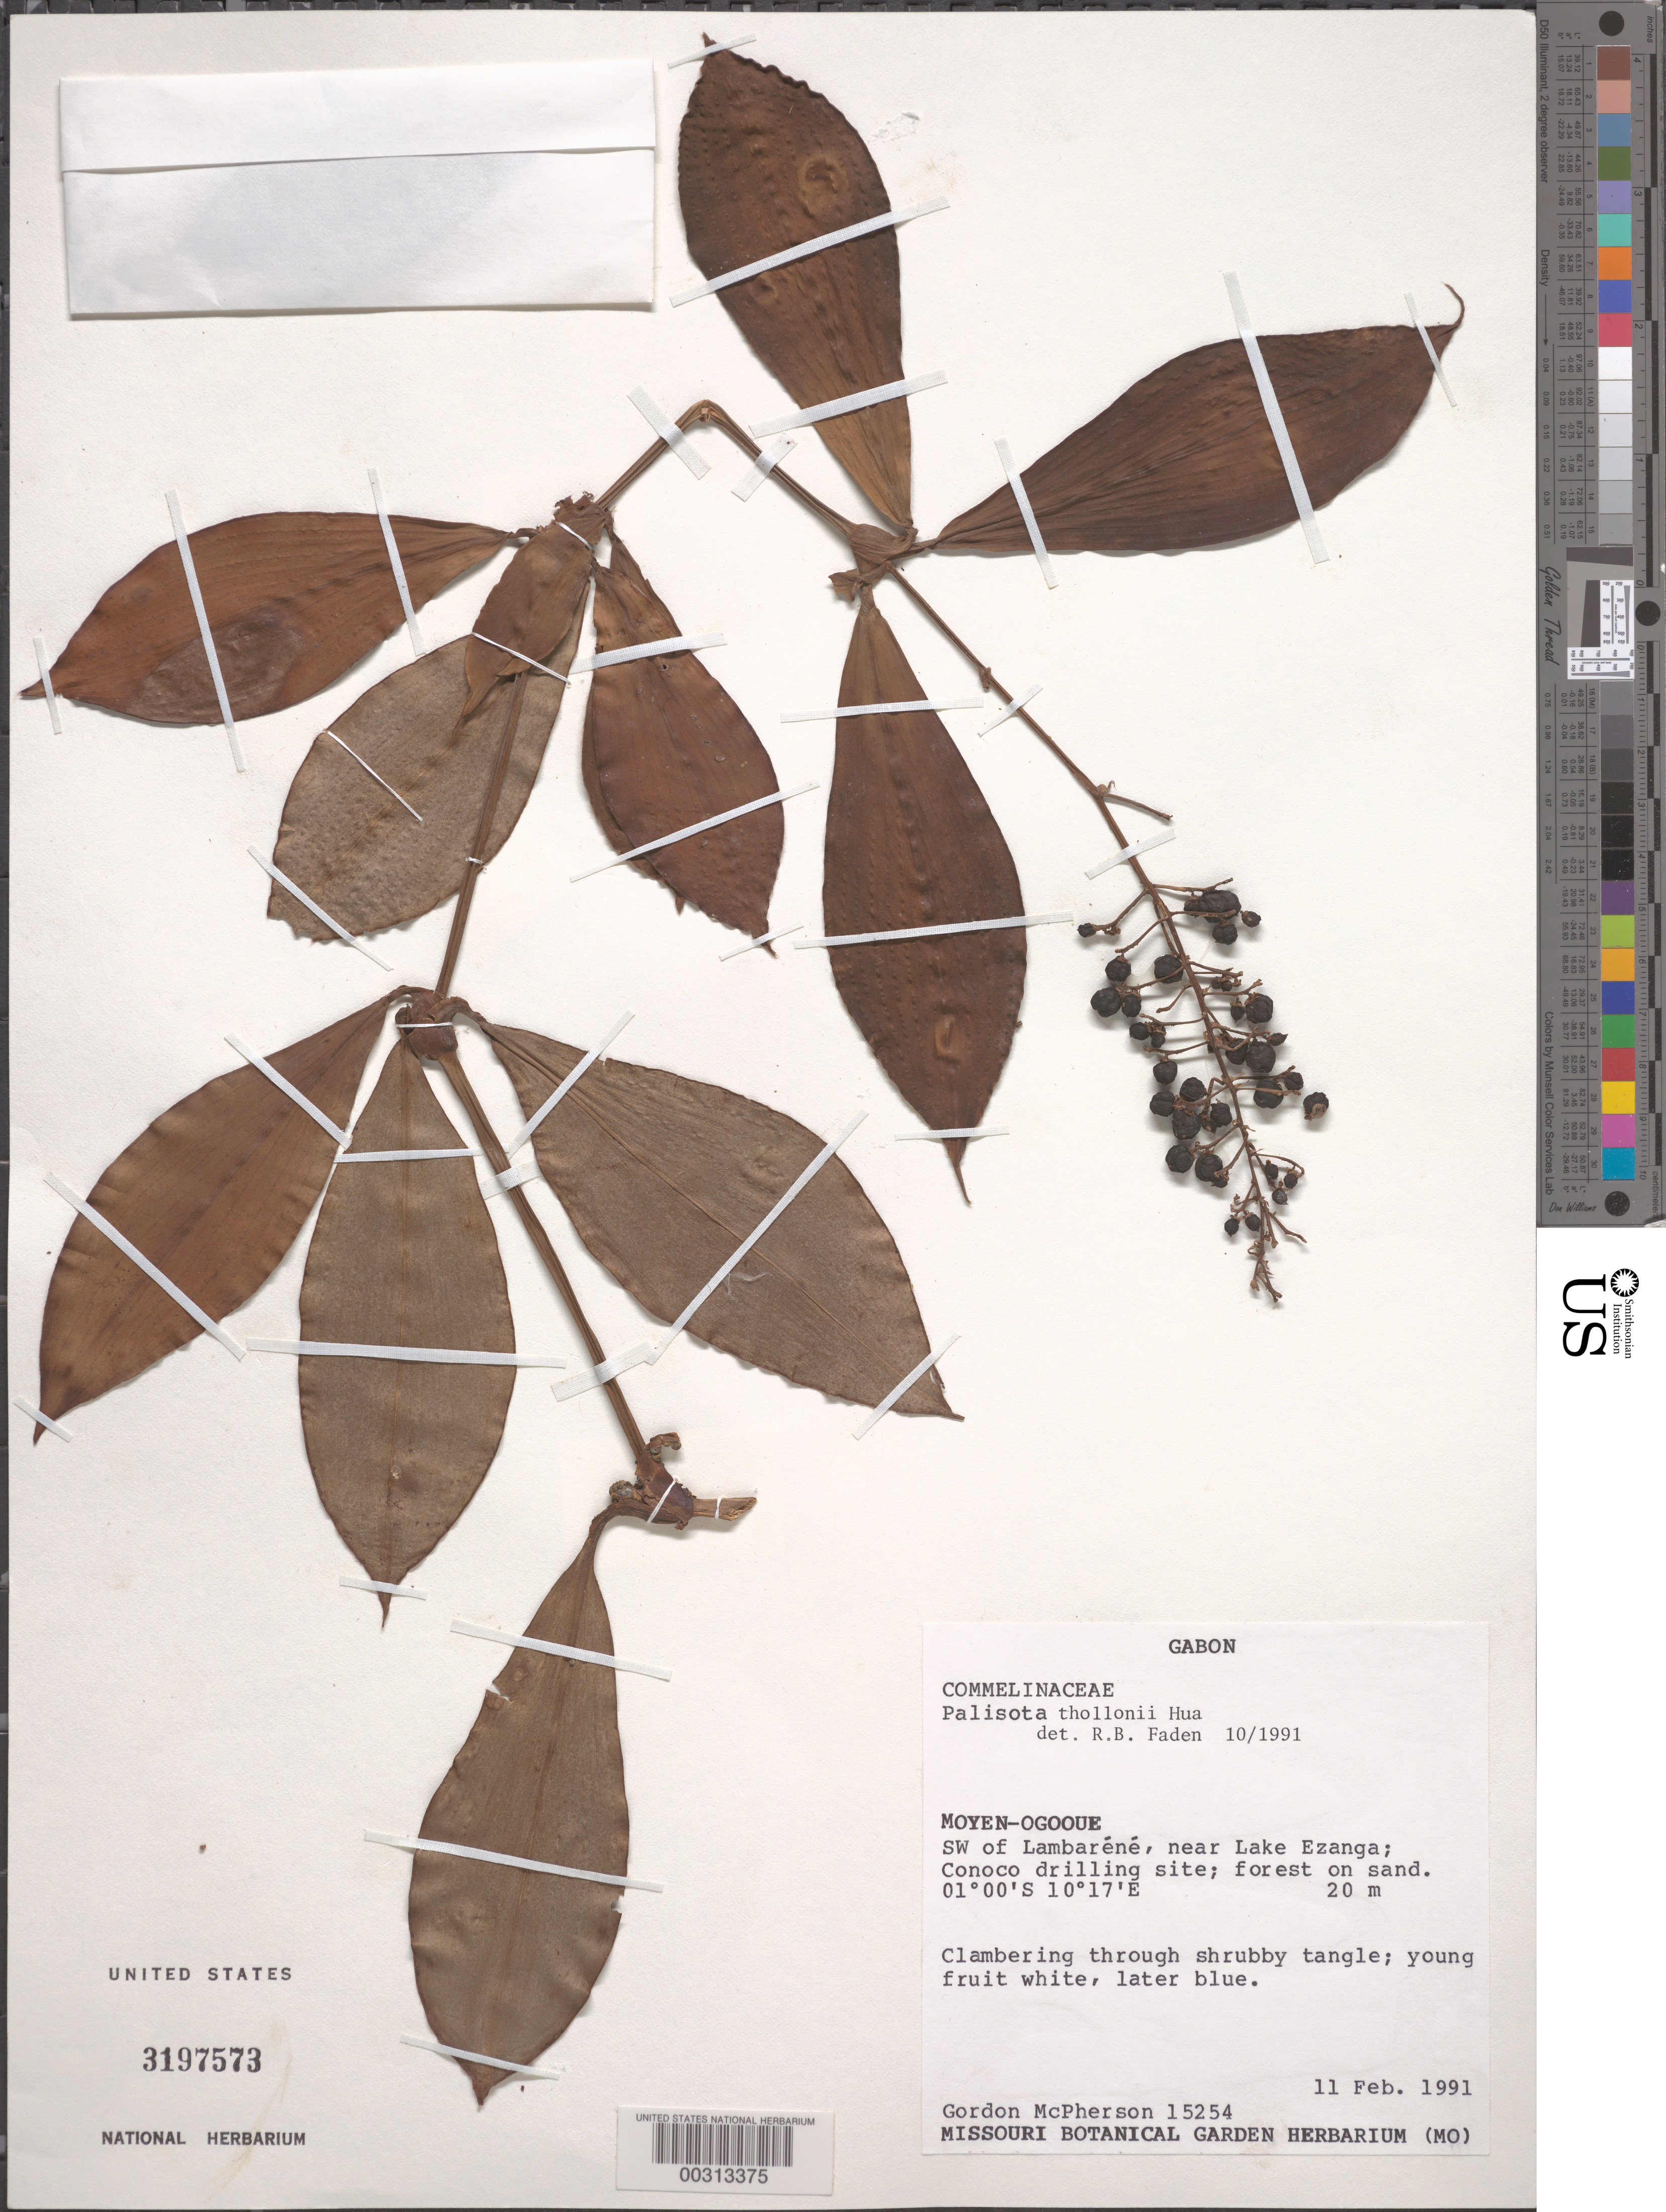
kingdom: Plantae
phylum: Tracheophyta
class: Liliopsida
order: Commelinales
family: Commelinaceae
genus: Palisota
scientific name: Palisota thollonii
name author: Hua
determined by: Faden, Robert B., (US), Smithsonian Institution - National Museum of Natural History (UNITED STATES)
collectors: G. D. McPherson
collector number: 15254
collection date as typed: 11 Feb 1991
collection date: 1991-02-11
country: Gabon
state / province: Moyen-ogooué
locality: SW of Lambarene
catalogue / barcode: US 3197573